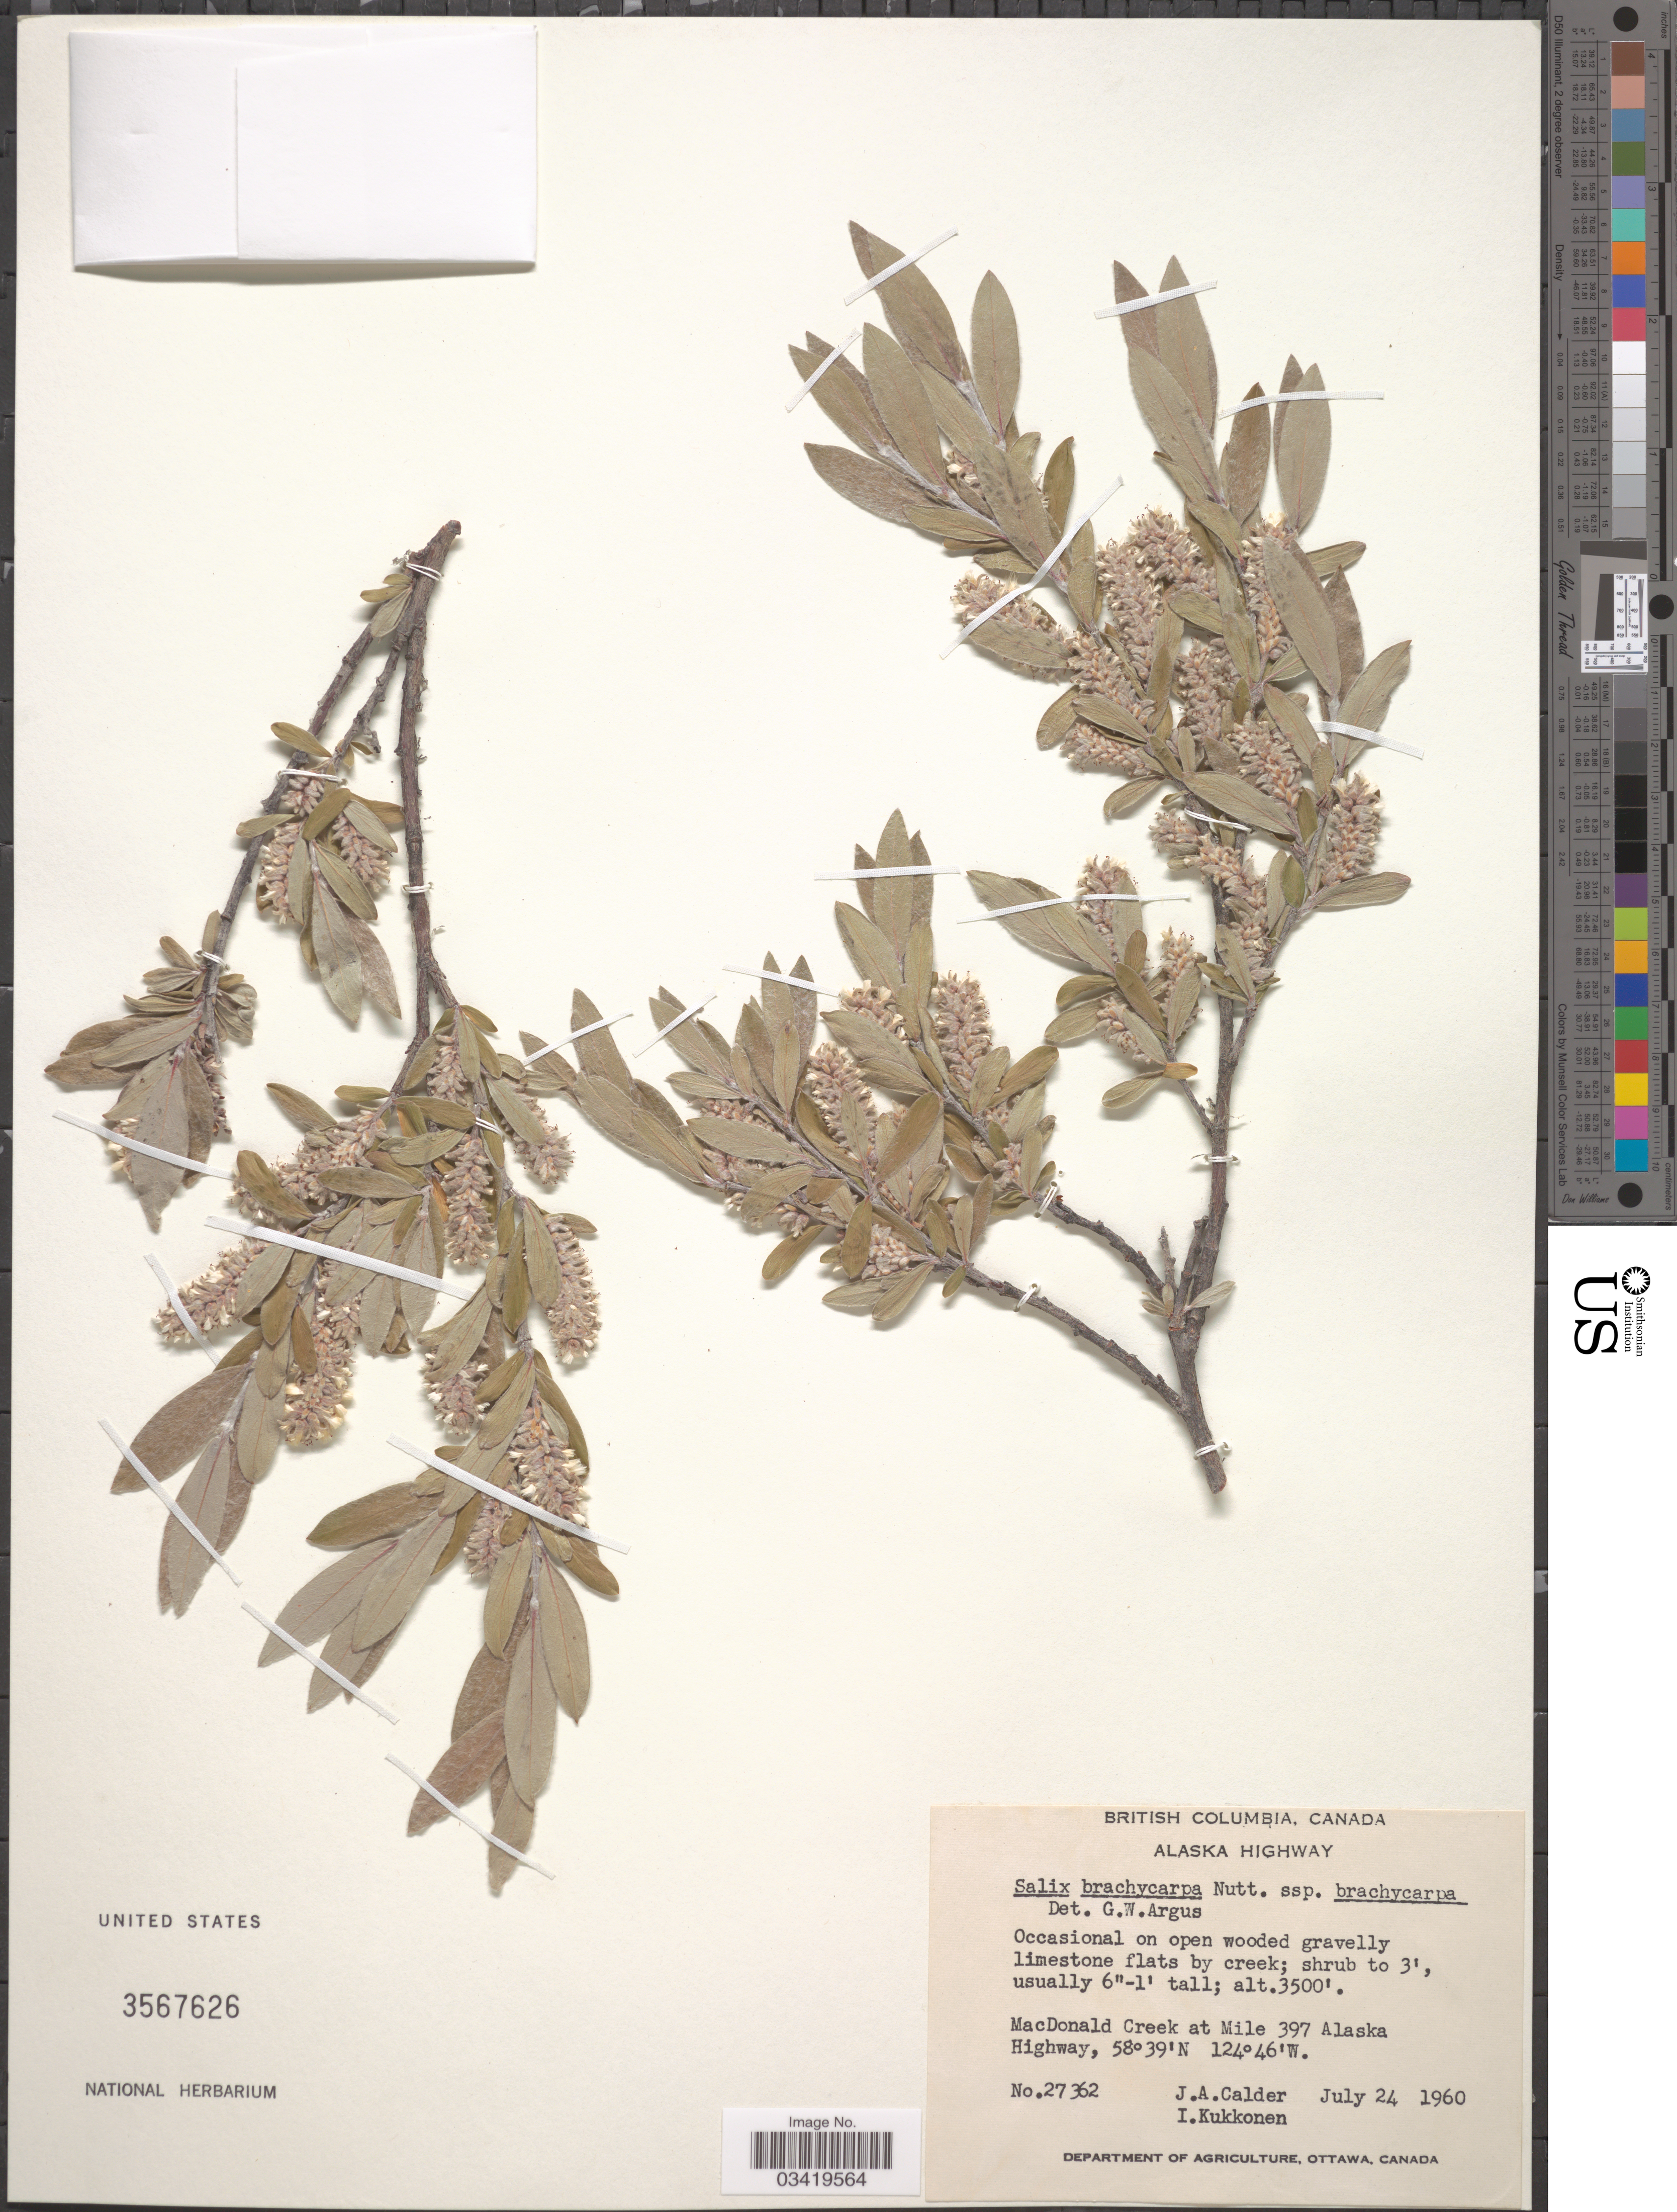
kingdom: Plantae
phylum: Tracheophyta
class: Magnoliopsida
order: Malpighiales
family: Salicaceae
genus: Salix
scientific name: Salix brachycarpa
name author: Nutt.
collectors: J. A. Calder & I. Kukkonen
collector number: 27362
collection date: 1960-07-24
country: Canada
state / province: British Columbia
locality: Alaska Highway. MacDonald Creek at Mile 397 Alaska Highway.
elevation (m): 1067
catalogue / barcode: US 3567626